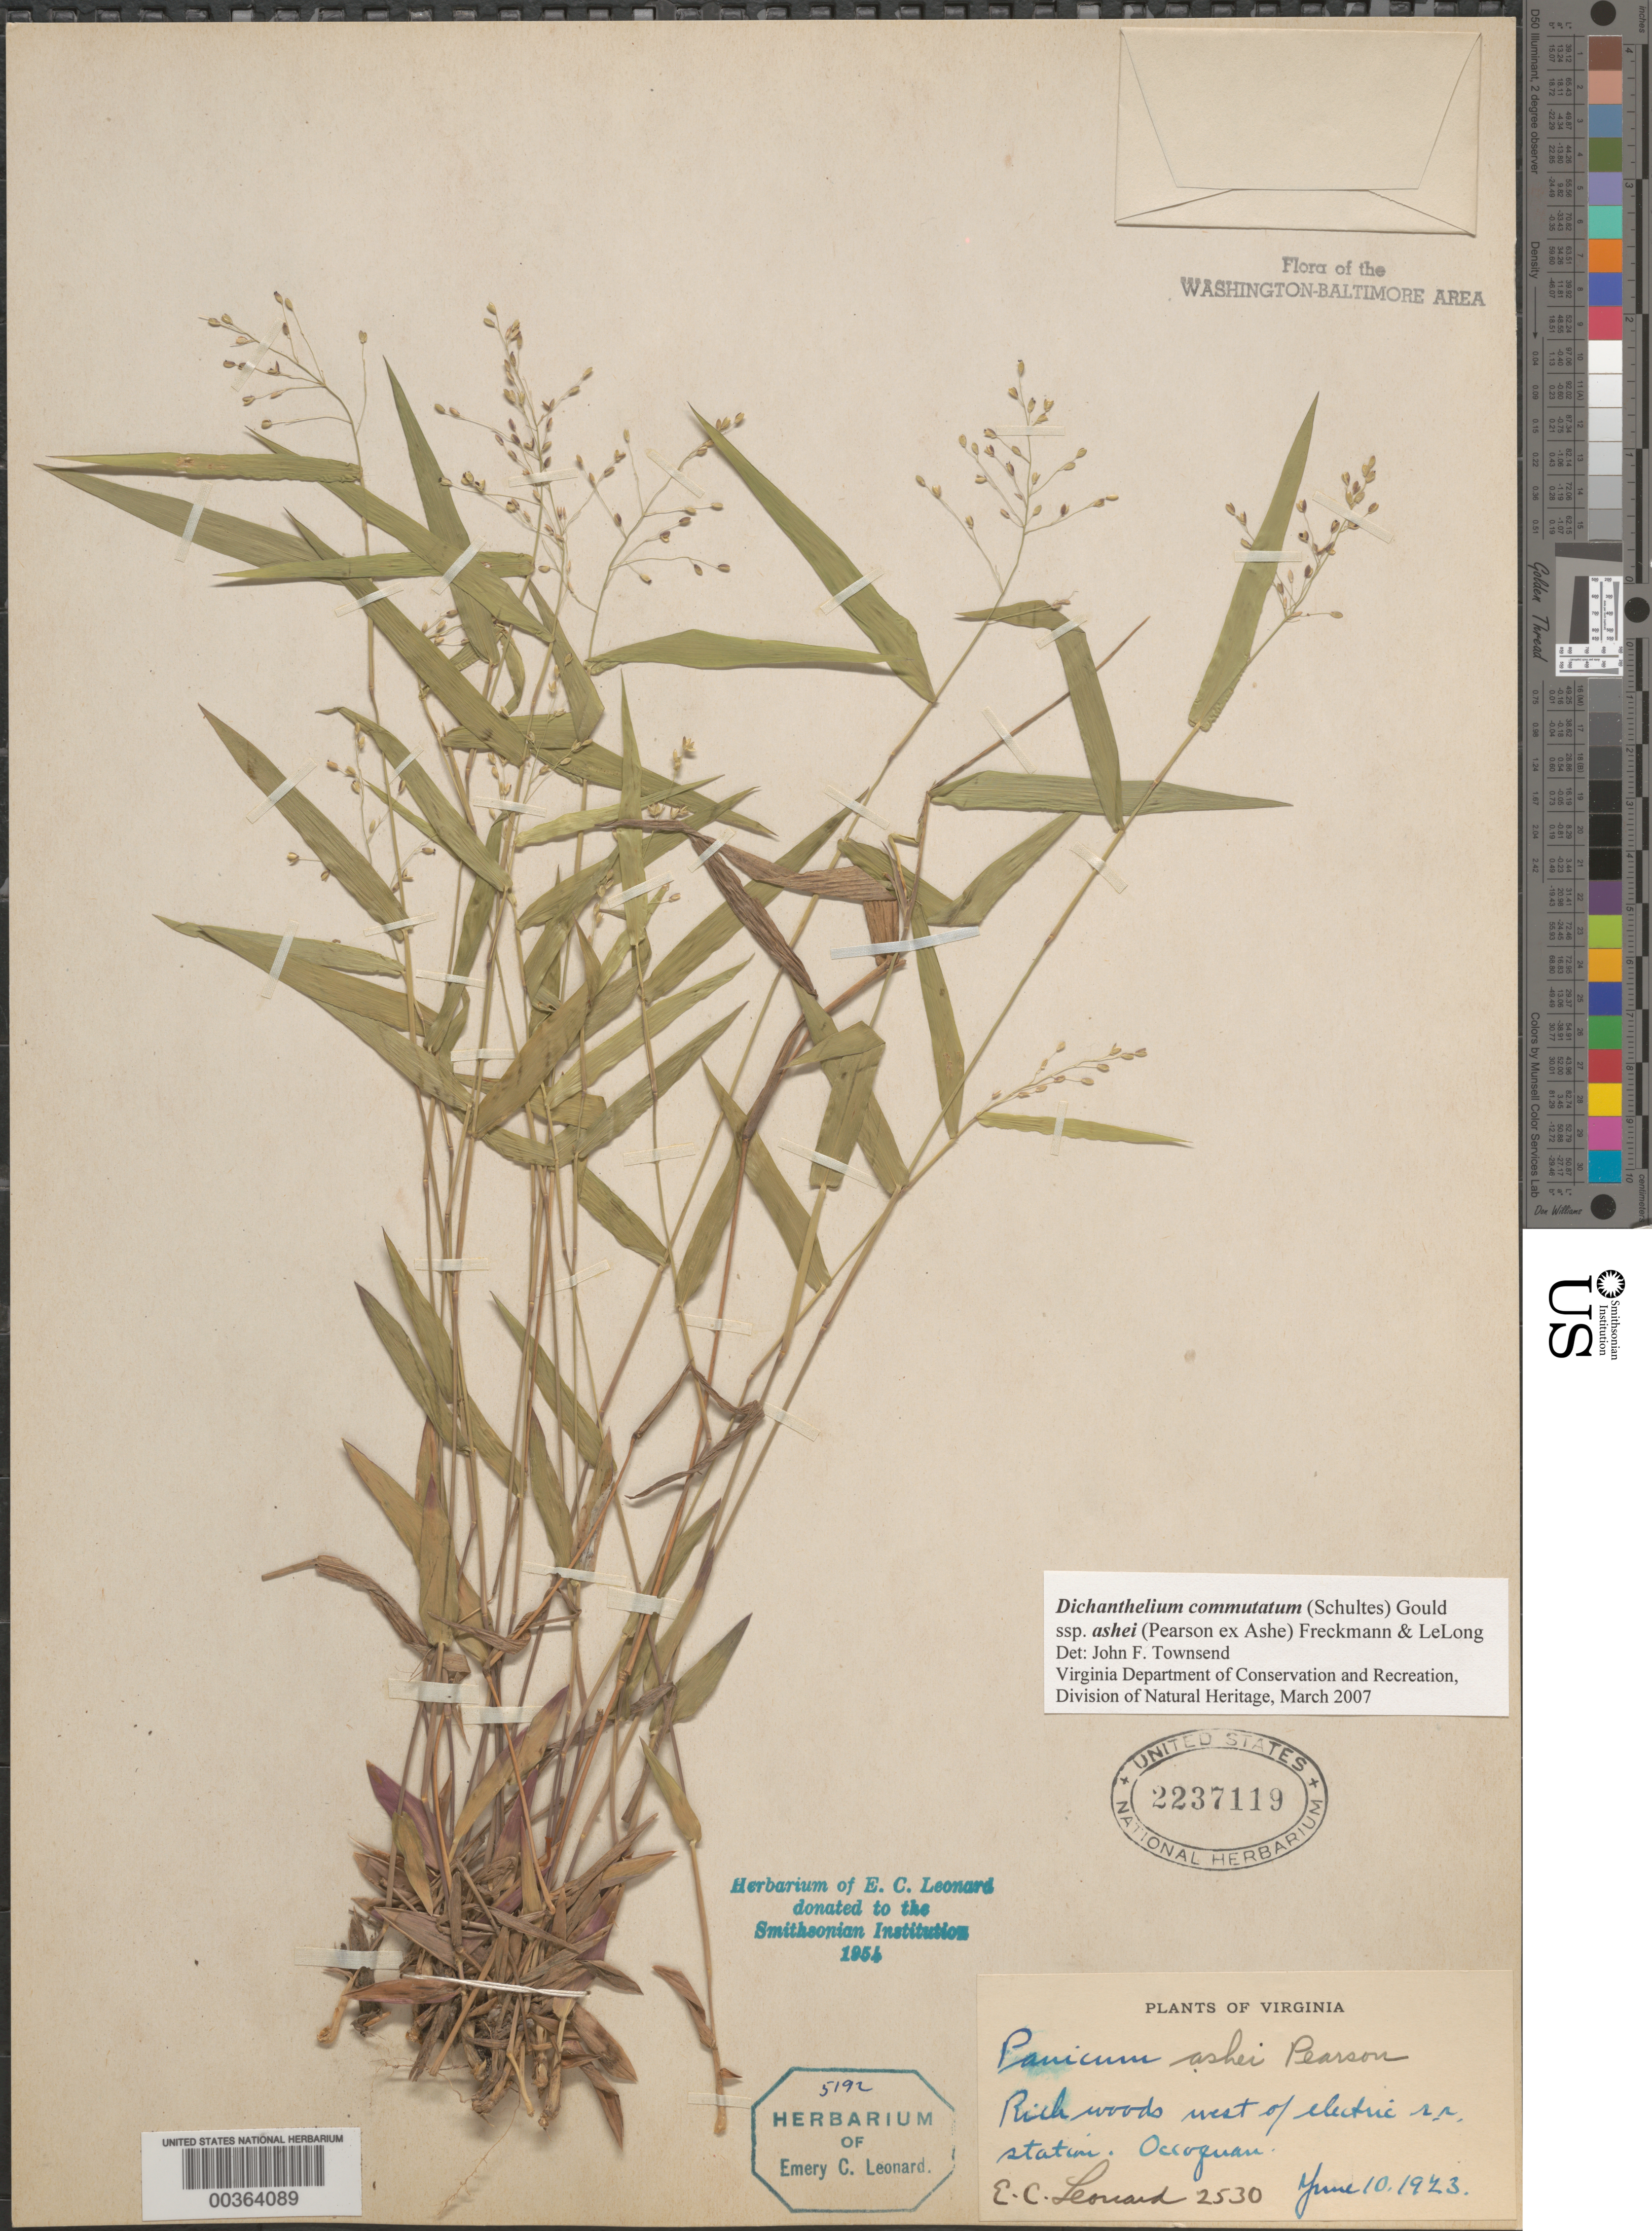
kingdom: Plantae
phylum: Tracheophyta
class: Liliopsida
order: Poales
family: Poaceae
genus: Dichanthelium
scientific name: Dichanthelium commutatum subsp. ashei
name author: (Ashe ex Schult.) Freckmann & Lelong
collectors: E. C. Leonard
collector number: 2530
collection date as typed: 10 Jun 1923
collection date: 1923-06-10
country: United States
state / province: Virginia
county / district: Prince William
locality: Occoquan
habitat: Rich woods near railroad station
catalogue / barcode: US 2237119